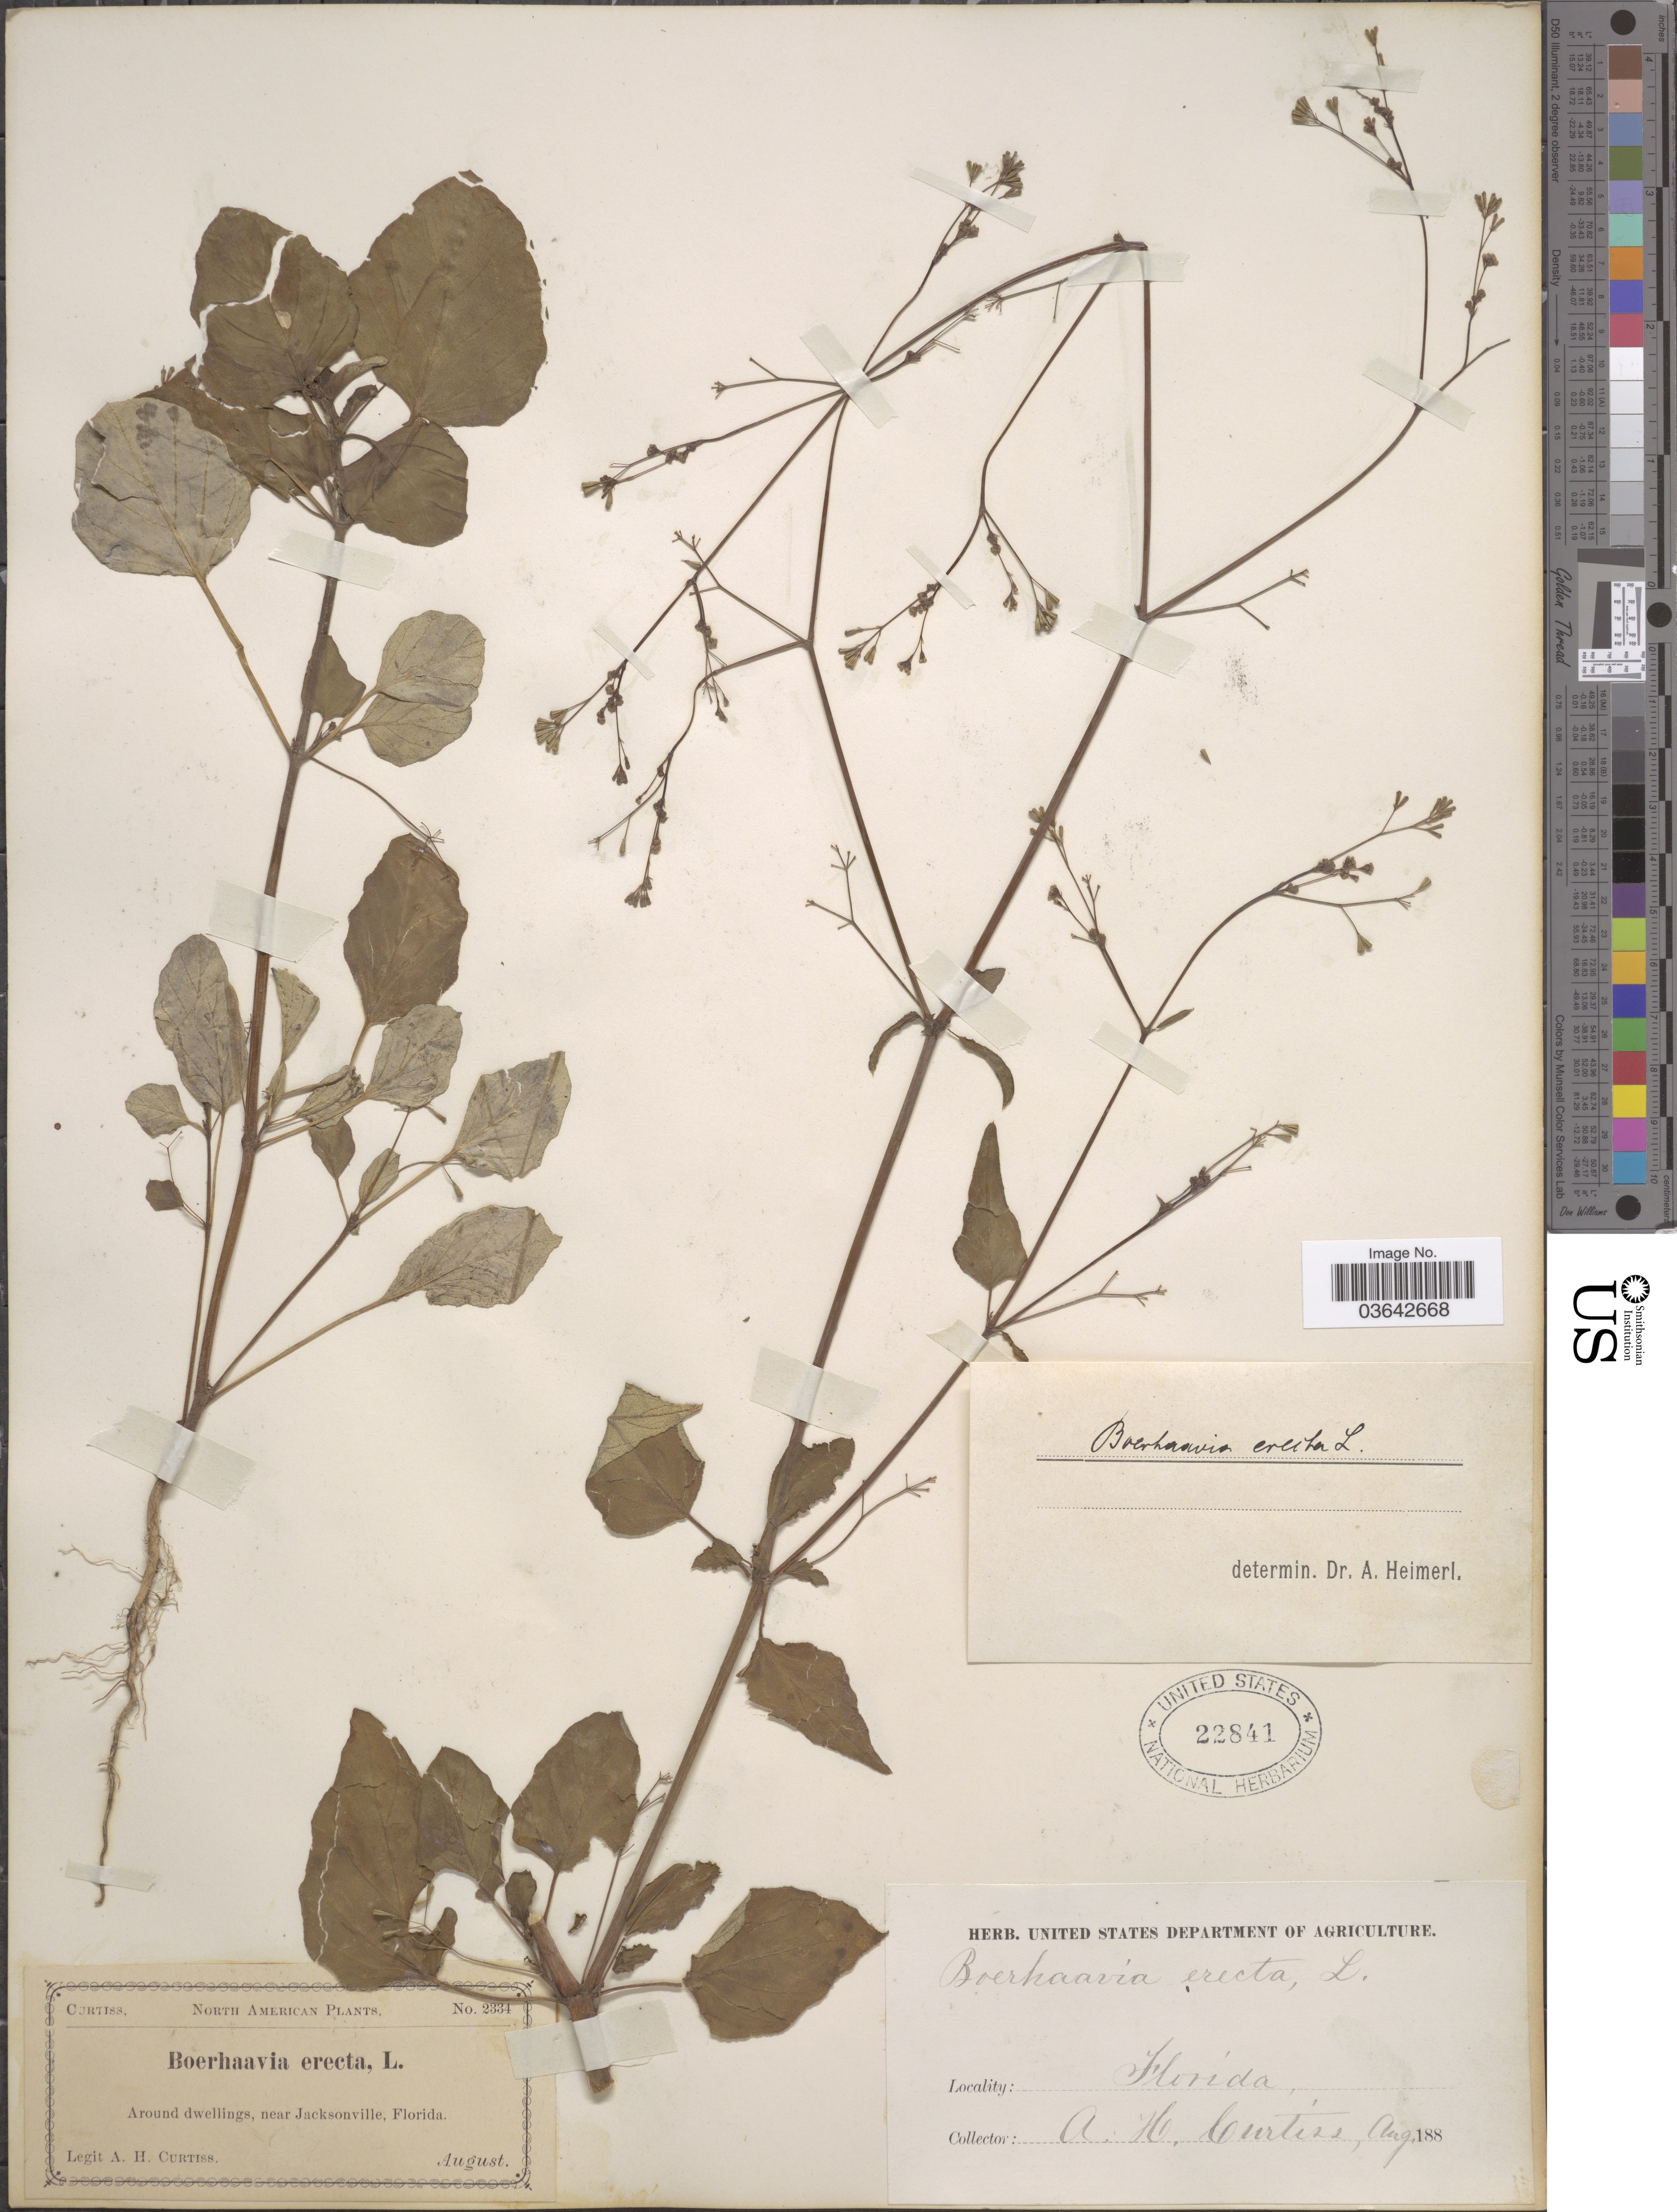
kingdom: Plantae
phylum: Tracheophyta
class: Magnoliopsida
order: Caryophyllales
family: Nyctaginaceae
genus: Boerhavia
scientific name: Boerhavia erecta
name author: L.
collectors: A. H. Curtiss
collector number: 2334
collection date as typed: August 188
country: United States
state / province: Florida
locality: Around dwellings, near Jacksonville.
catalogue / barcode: US 22841